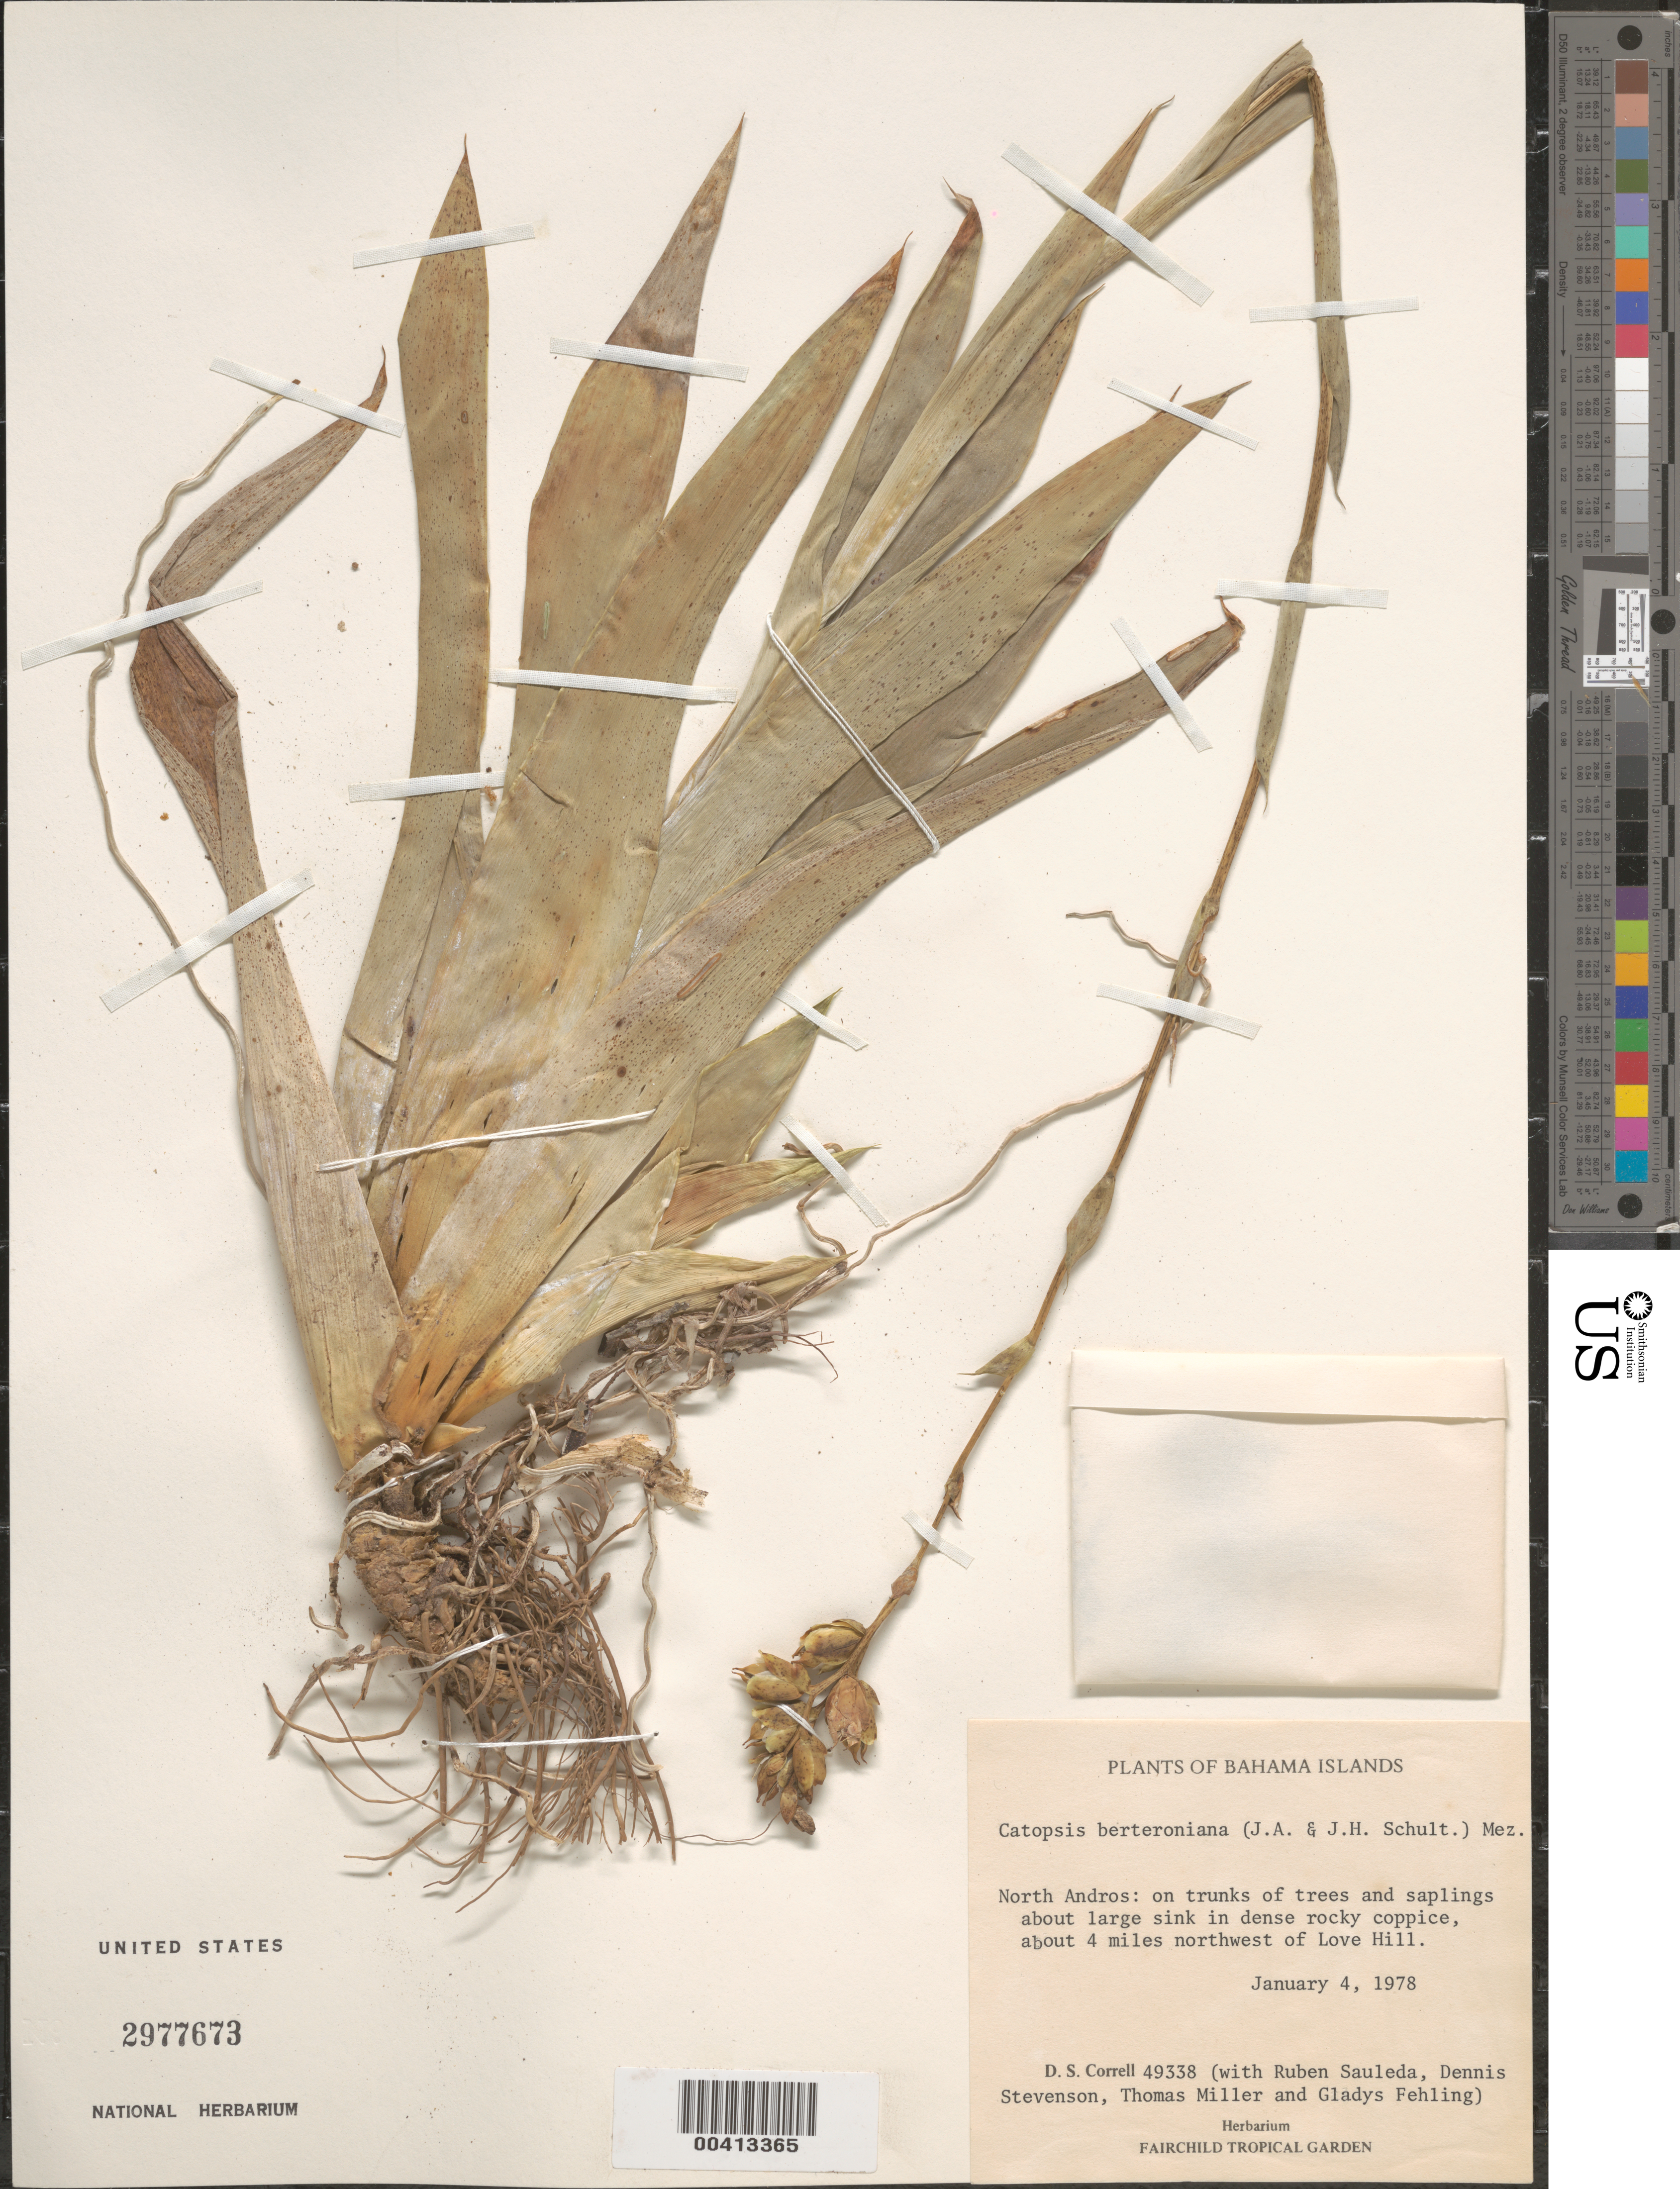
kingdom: Plantae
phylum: Tracheophyta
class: Liliopsida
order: Poales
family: Bromeliaceae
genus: Catopsis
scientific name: Catopsis berteroniana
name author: (Schult. & Schult. f.) Mez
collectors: D. S. Correll, R. Sauleda, D. Stevenson, T. Miller & G. Fehling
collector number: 49338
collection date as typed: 04 Jan 1978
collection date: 1978-01-04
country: Bahamas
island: Andros Island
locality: About 4 miles nw of love hill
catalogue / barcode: US 2977673